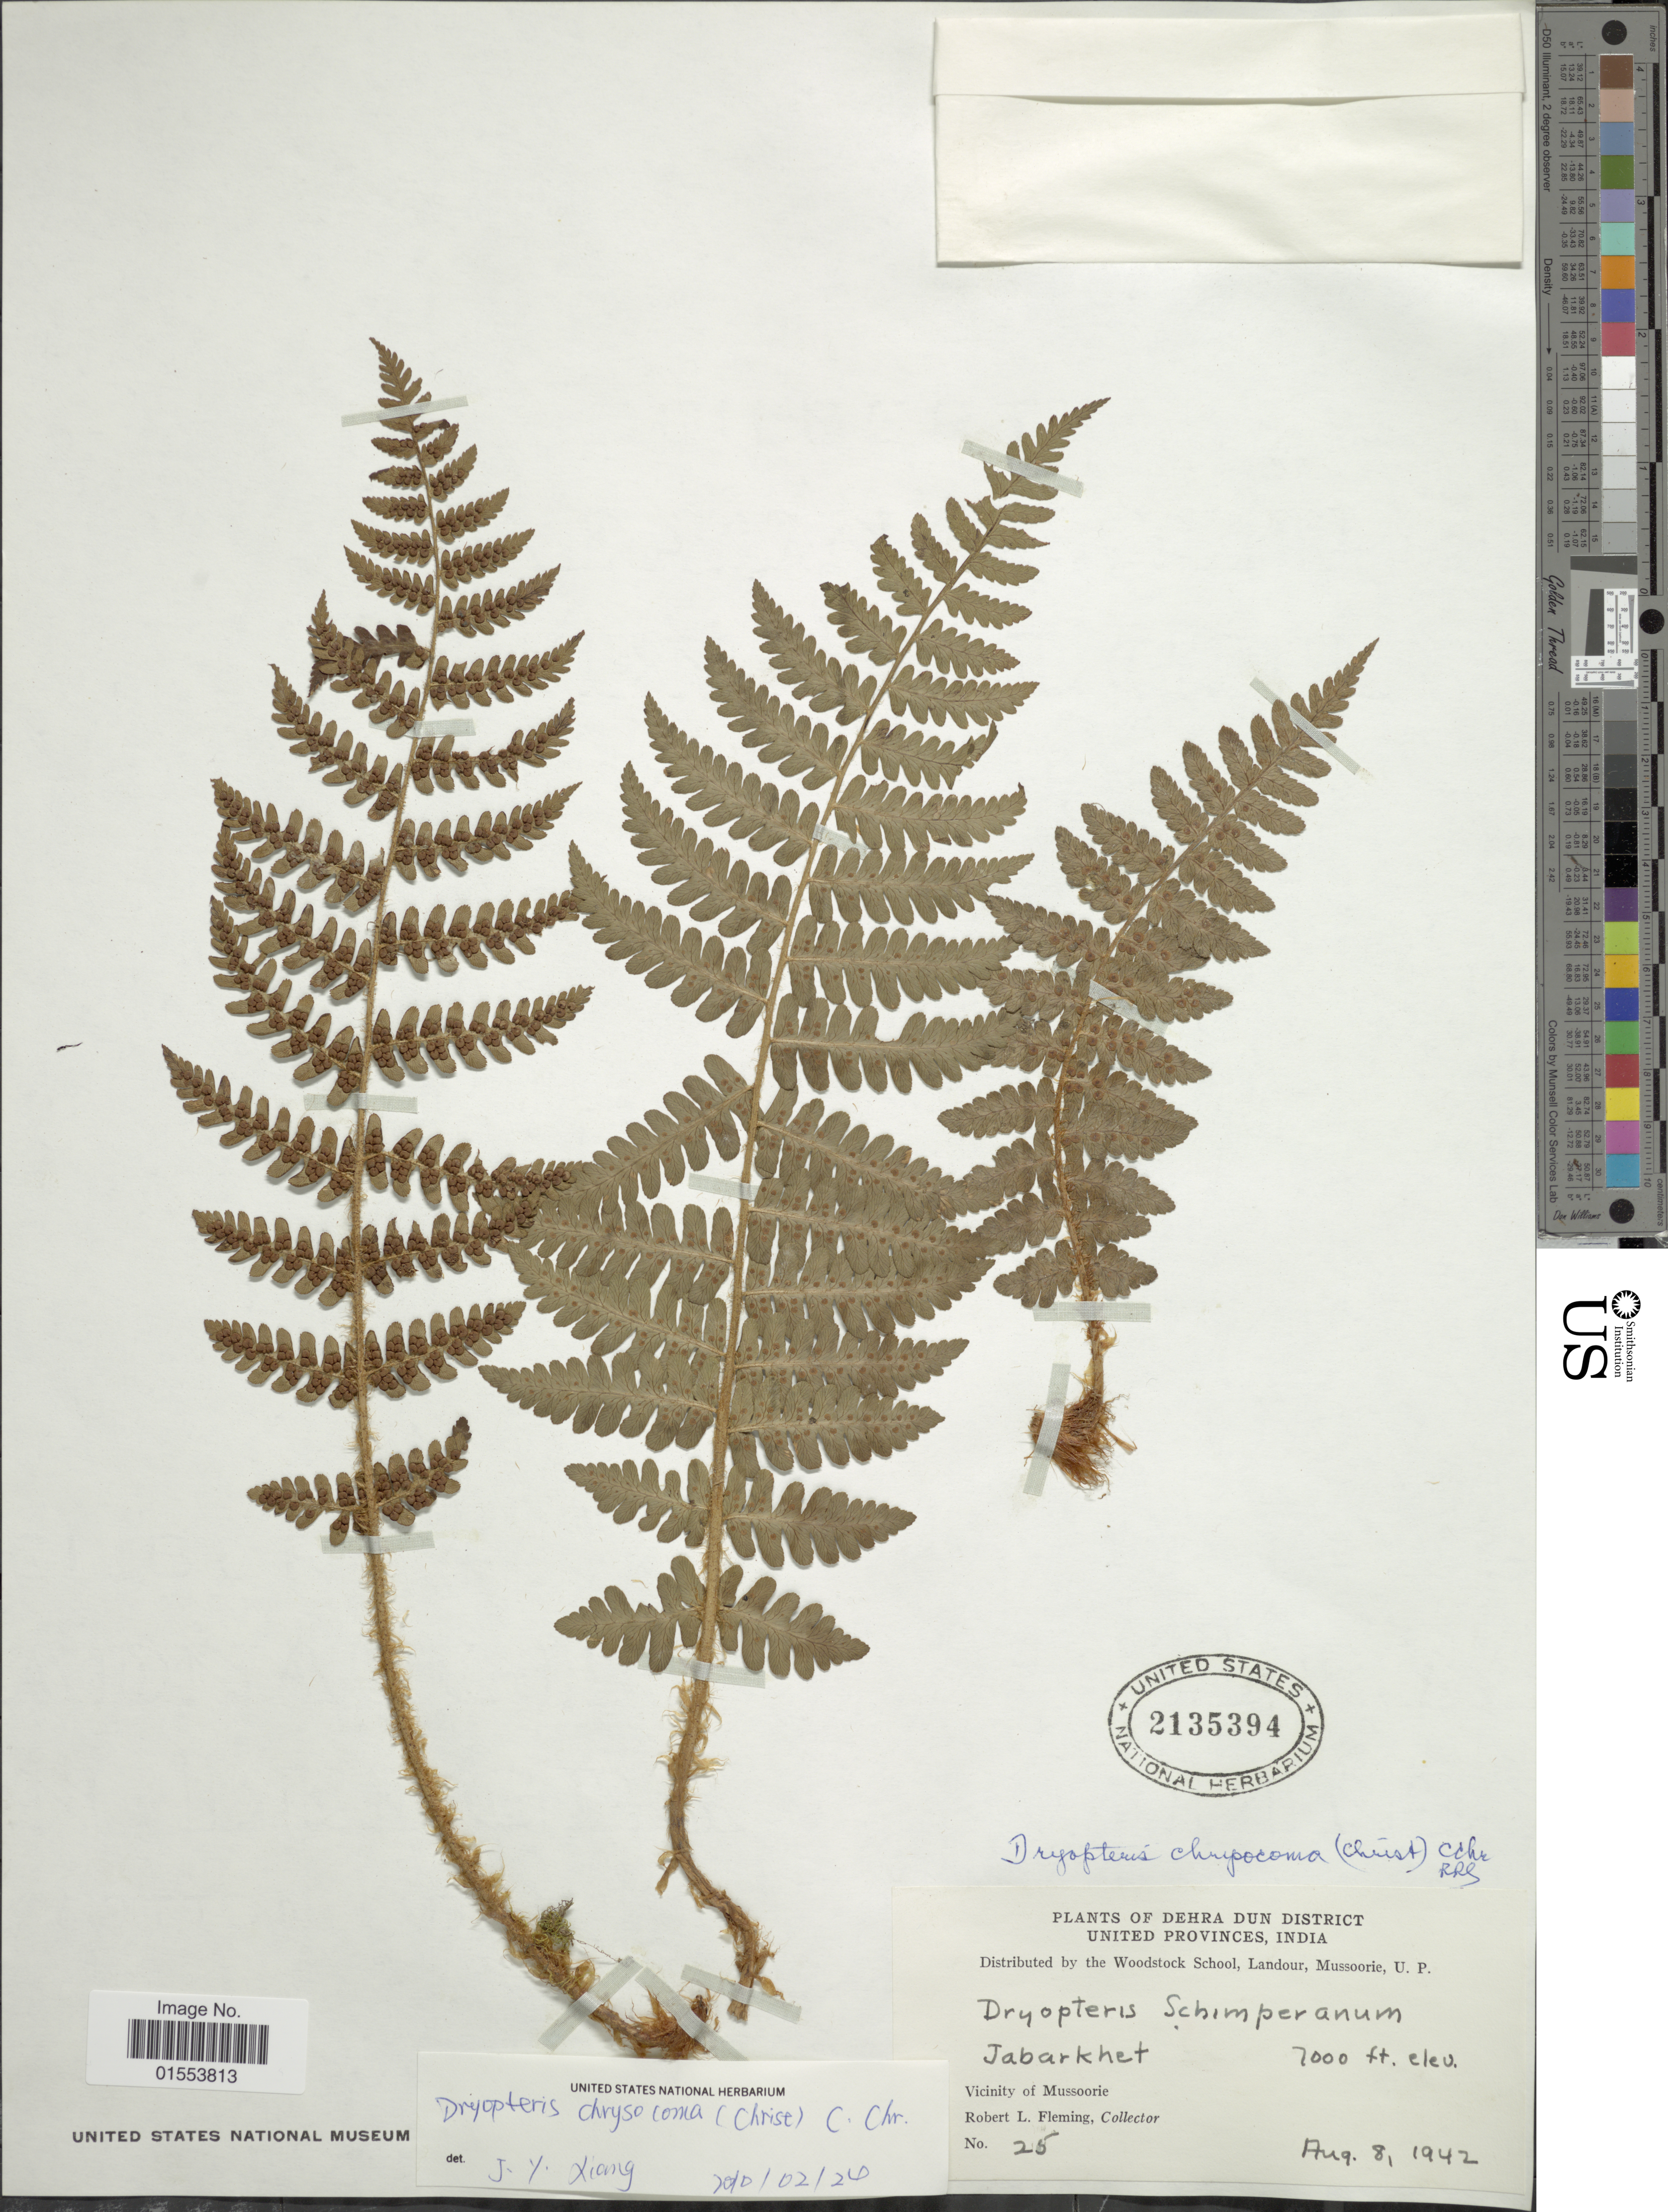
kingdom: Plantae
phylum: Tracheophyta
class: Polypodiopsida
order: Polypodiales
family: Dryopteridaceae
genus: Dryopteris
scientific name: Dryopteris chrysocoma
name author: (Christ) C. Chr.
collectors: R. Fleming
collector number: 25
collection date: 1942-08-08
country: India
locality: Dehra Dun District, United Provinces , India. Jabarkhet, Vicinity of Mussoorie.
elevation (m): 2134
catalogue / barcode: US 2135394